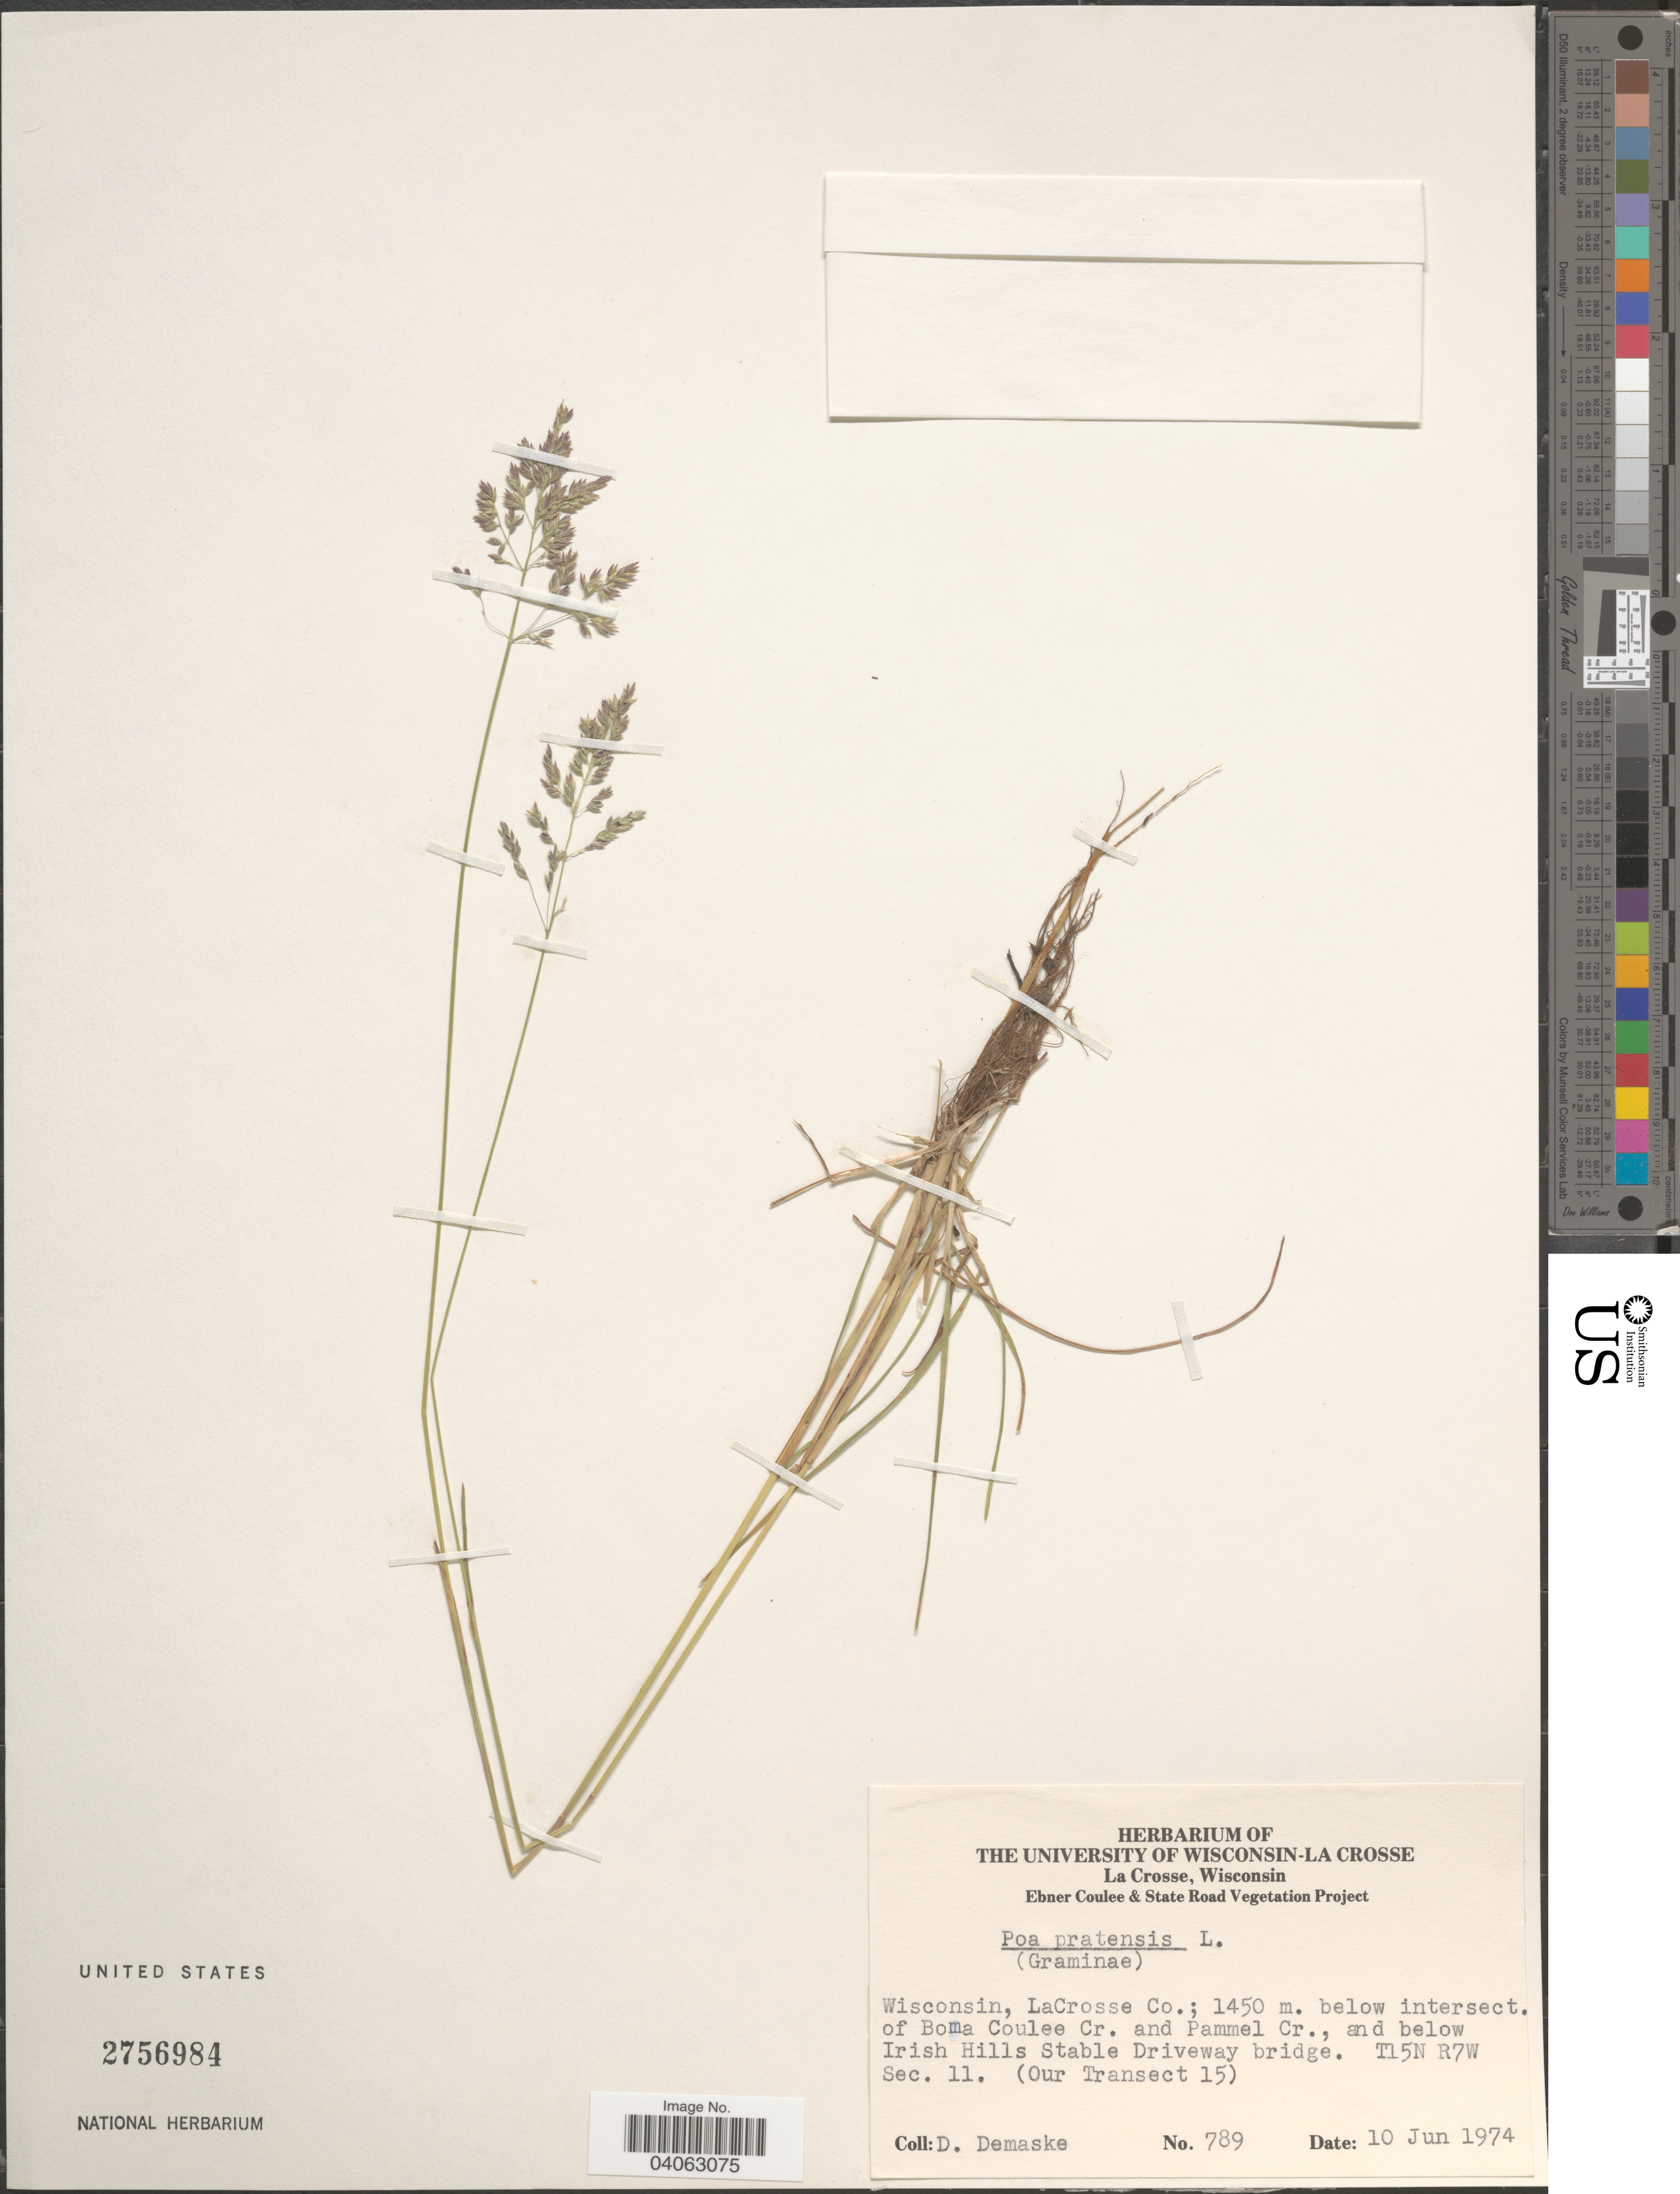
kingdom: Plantae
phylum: Tracheophyta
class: Liliopsida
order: Poales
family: Poaceae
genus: Poa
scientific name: Poa pratensis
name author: L.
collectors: D. Demaske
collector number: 789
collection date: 1974-06-10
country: United States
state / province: Wisconsin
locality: LaCrosse Co.; 1450 m. below intersect. of Boma Coulee Cr. and Pammel Cr., and below Irish Hills Stable Driveway bridge. T15N R7W Sec. 11. (Our Transect 15).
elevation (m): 1450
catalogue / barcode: US 2756984